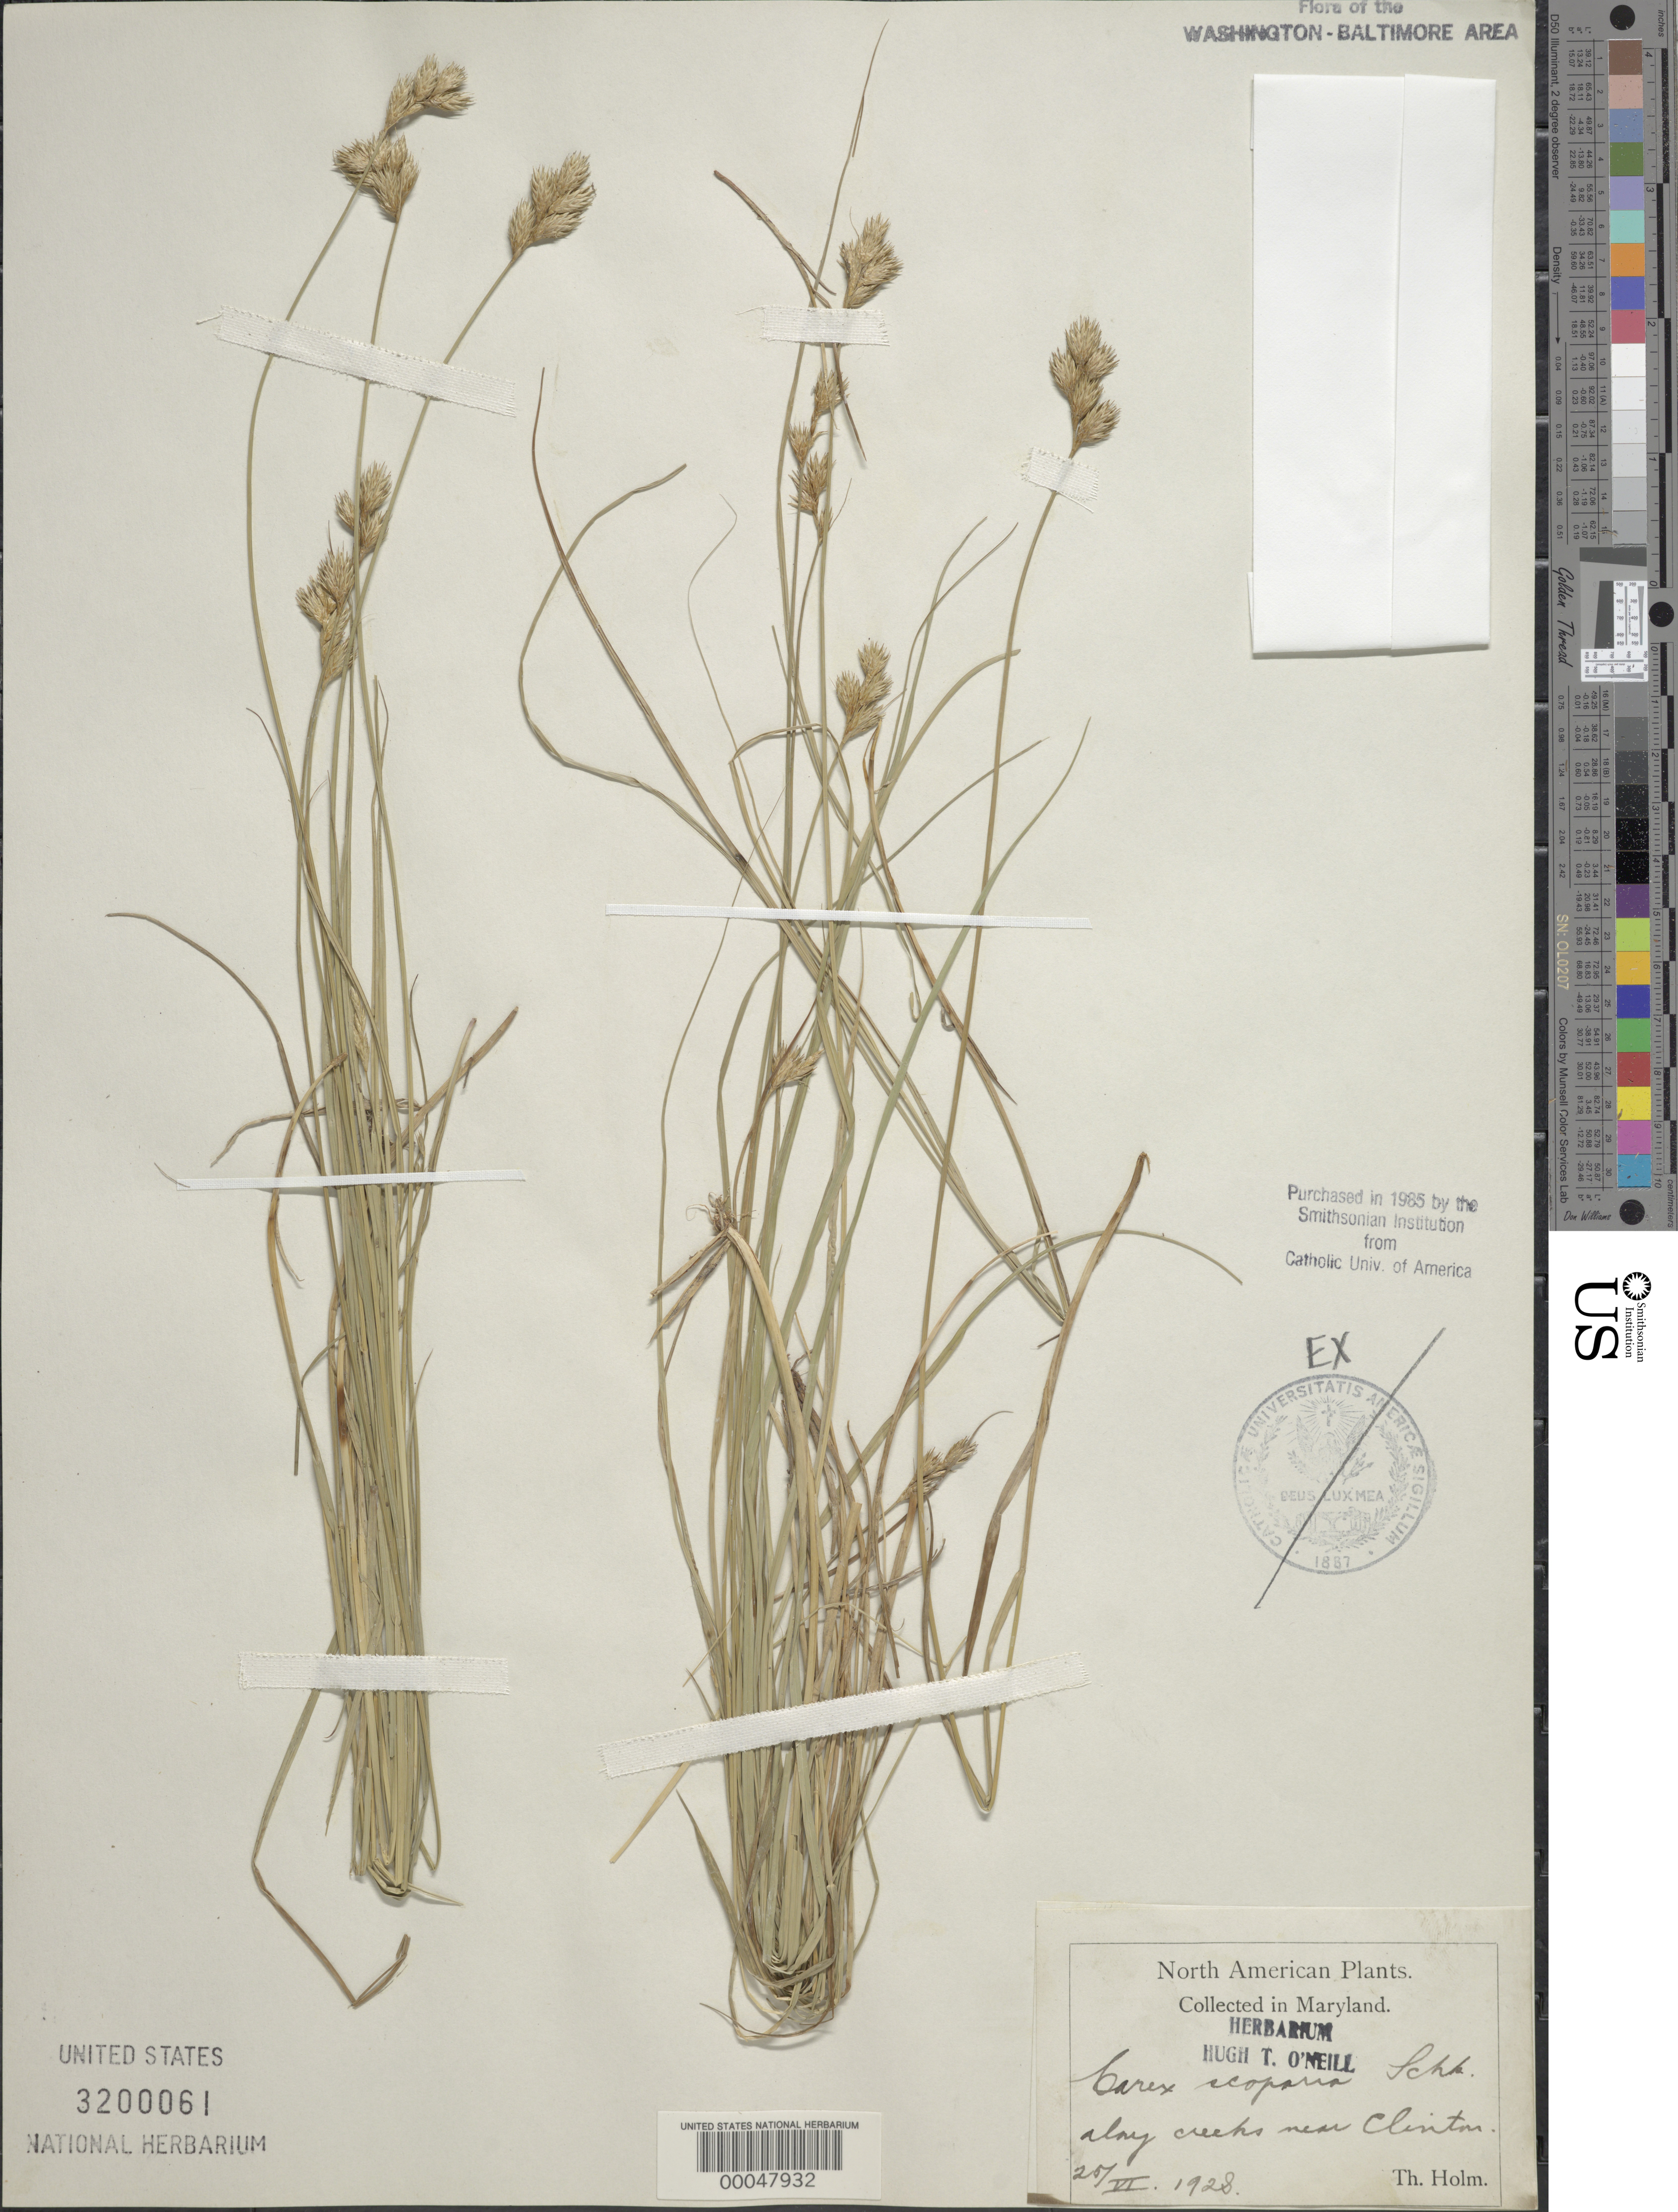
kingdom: Plantae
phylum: Tracheophyta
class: Liliopsida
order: Poales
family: Cyperaceae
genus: Carex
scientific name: Carex scoparia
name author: Schkuhr ex Willd.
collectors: T. Holm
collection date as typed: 25 Jun 1928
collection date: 1928-06-25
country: United States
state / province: Maryland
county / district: Prince George's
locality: Near Clinton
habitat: Along creek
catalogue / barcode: US 3200061